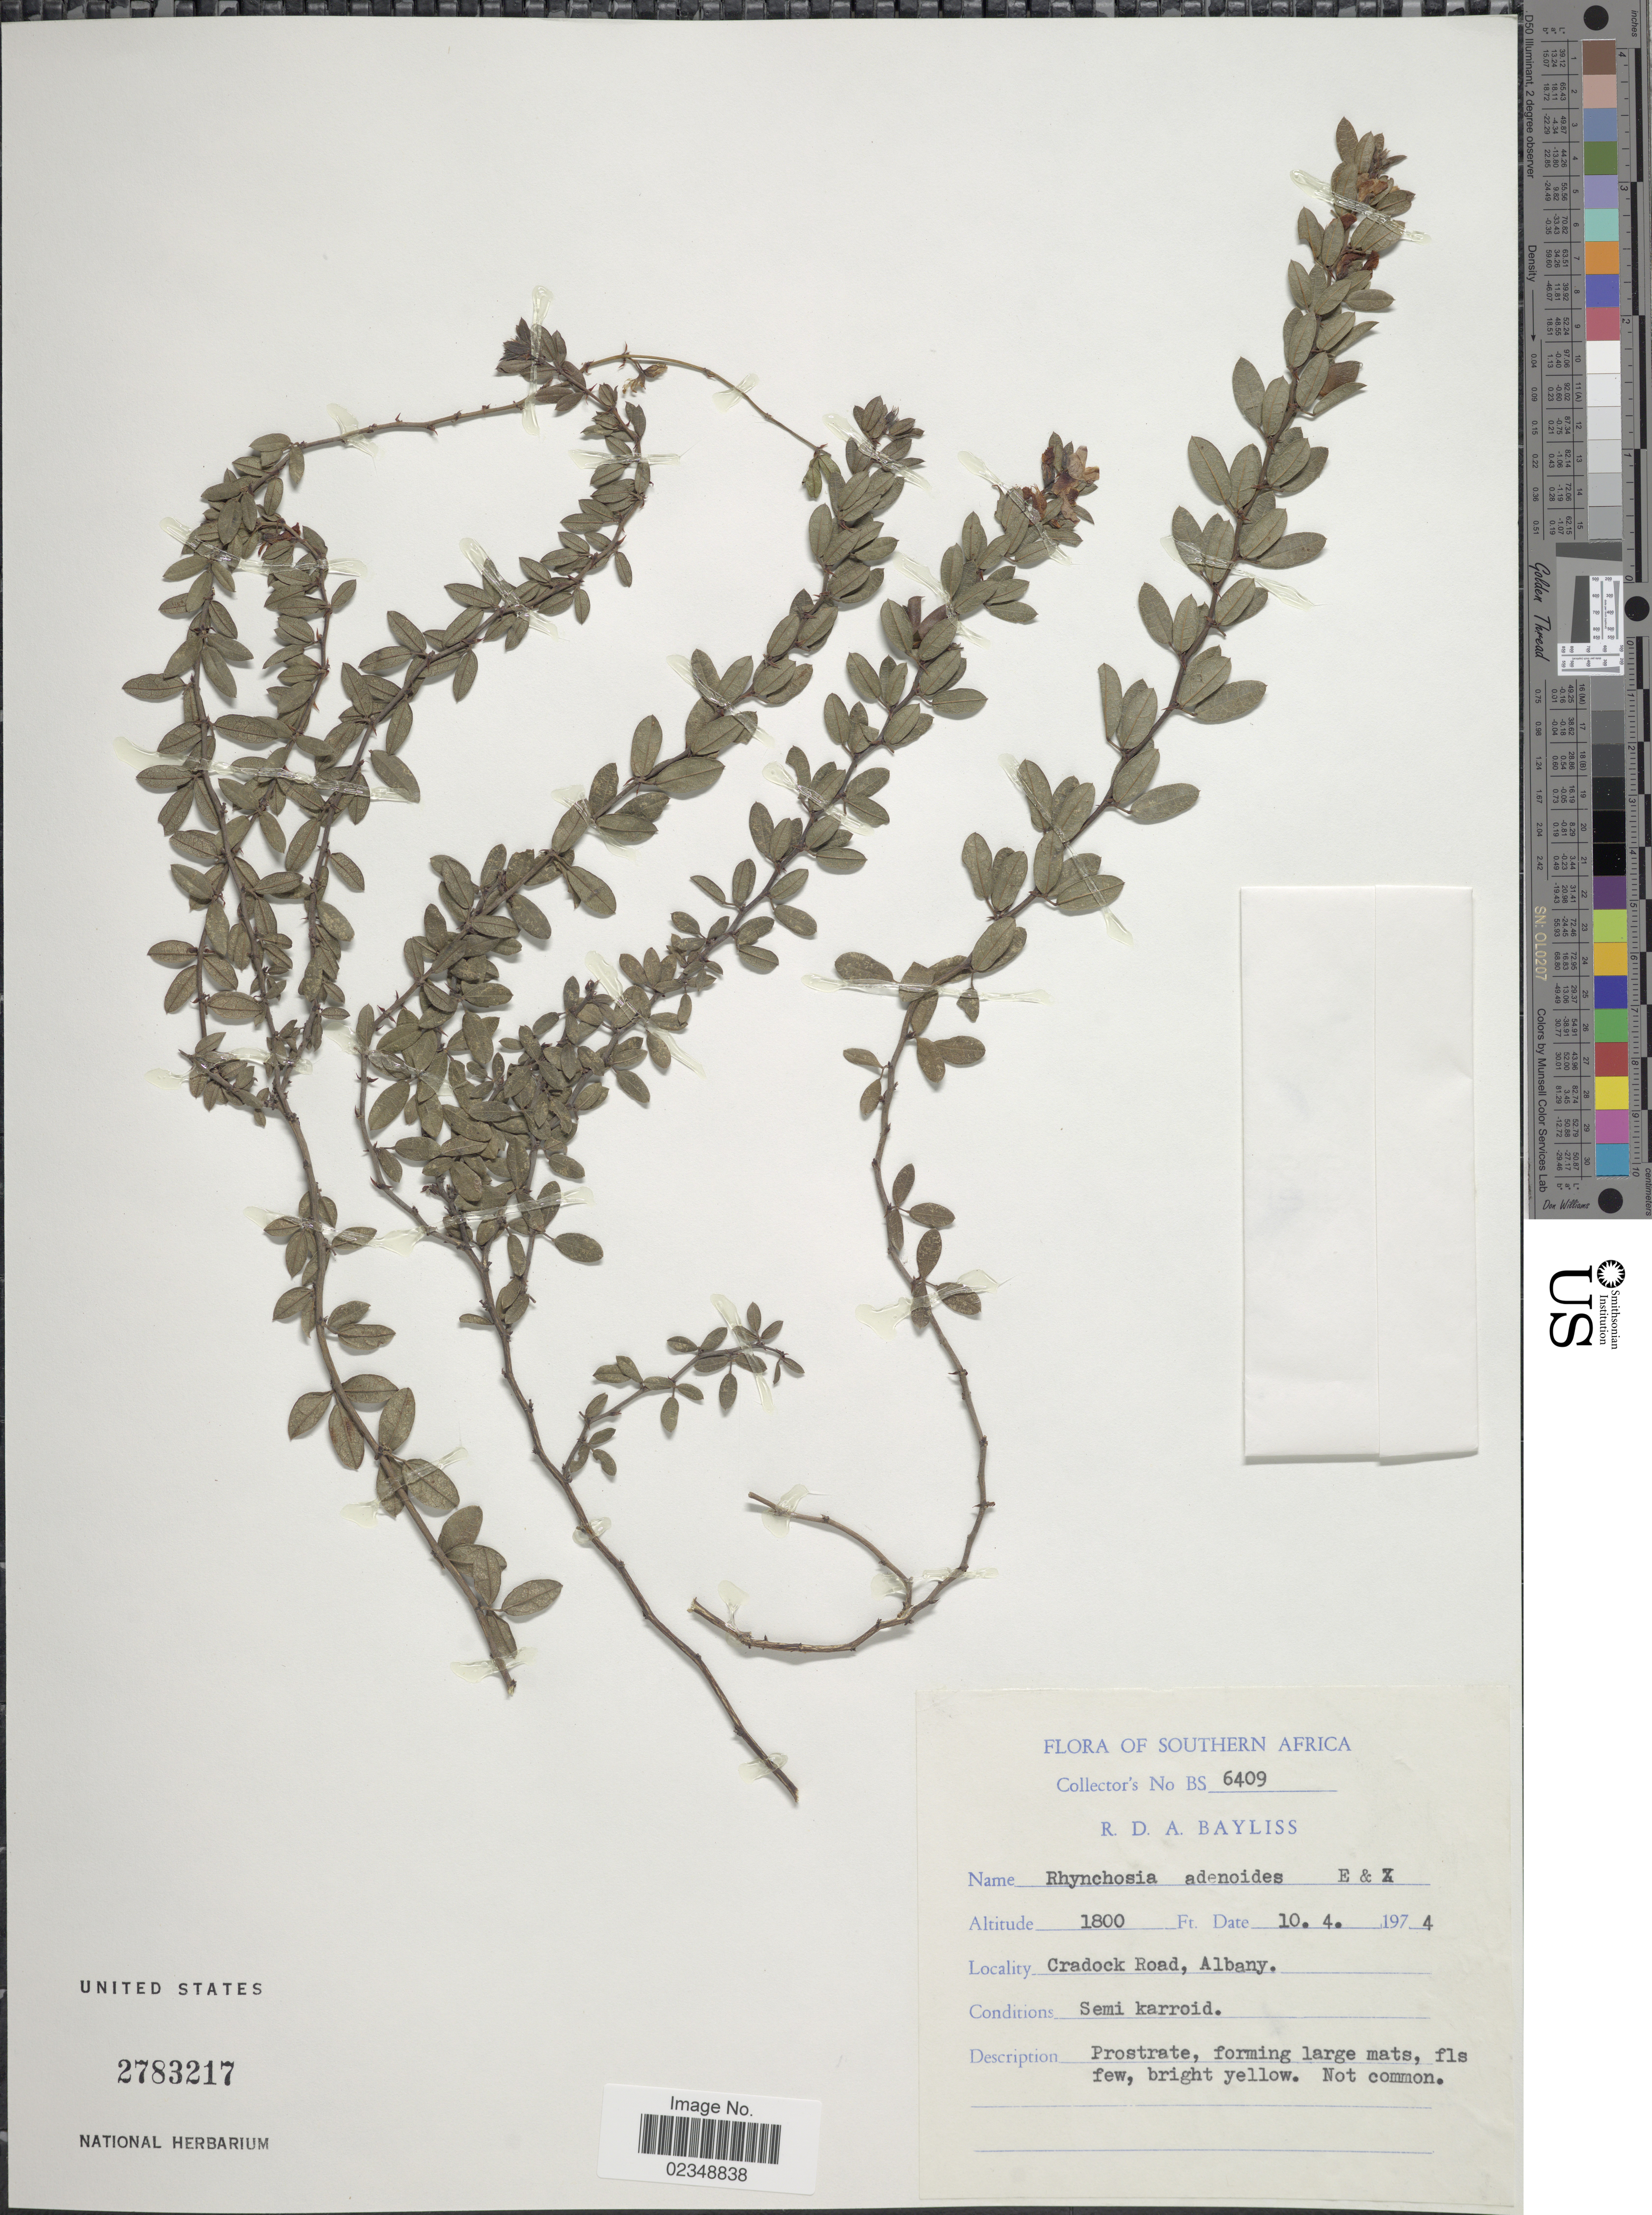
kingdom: Plantae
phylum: Tracheophyta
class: Magnoliopsida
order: Fabales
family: Fabaceae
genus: Rhynchosia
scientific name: Rhynchosia adenoides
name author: Eckl. & Zeyh.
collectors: R. Bayliss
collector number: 6409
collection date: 1974-04-10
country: South Africa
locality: Southern Africa. Cradock Road, Albany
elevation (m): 549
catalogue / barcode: US 2783217